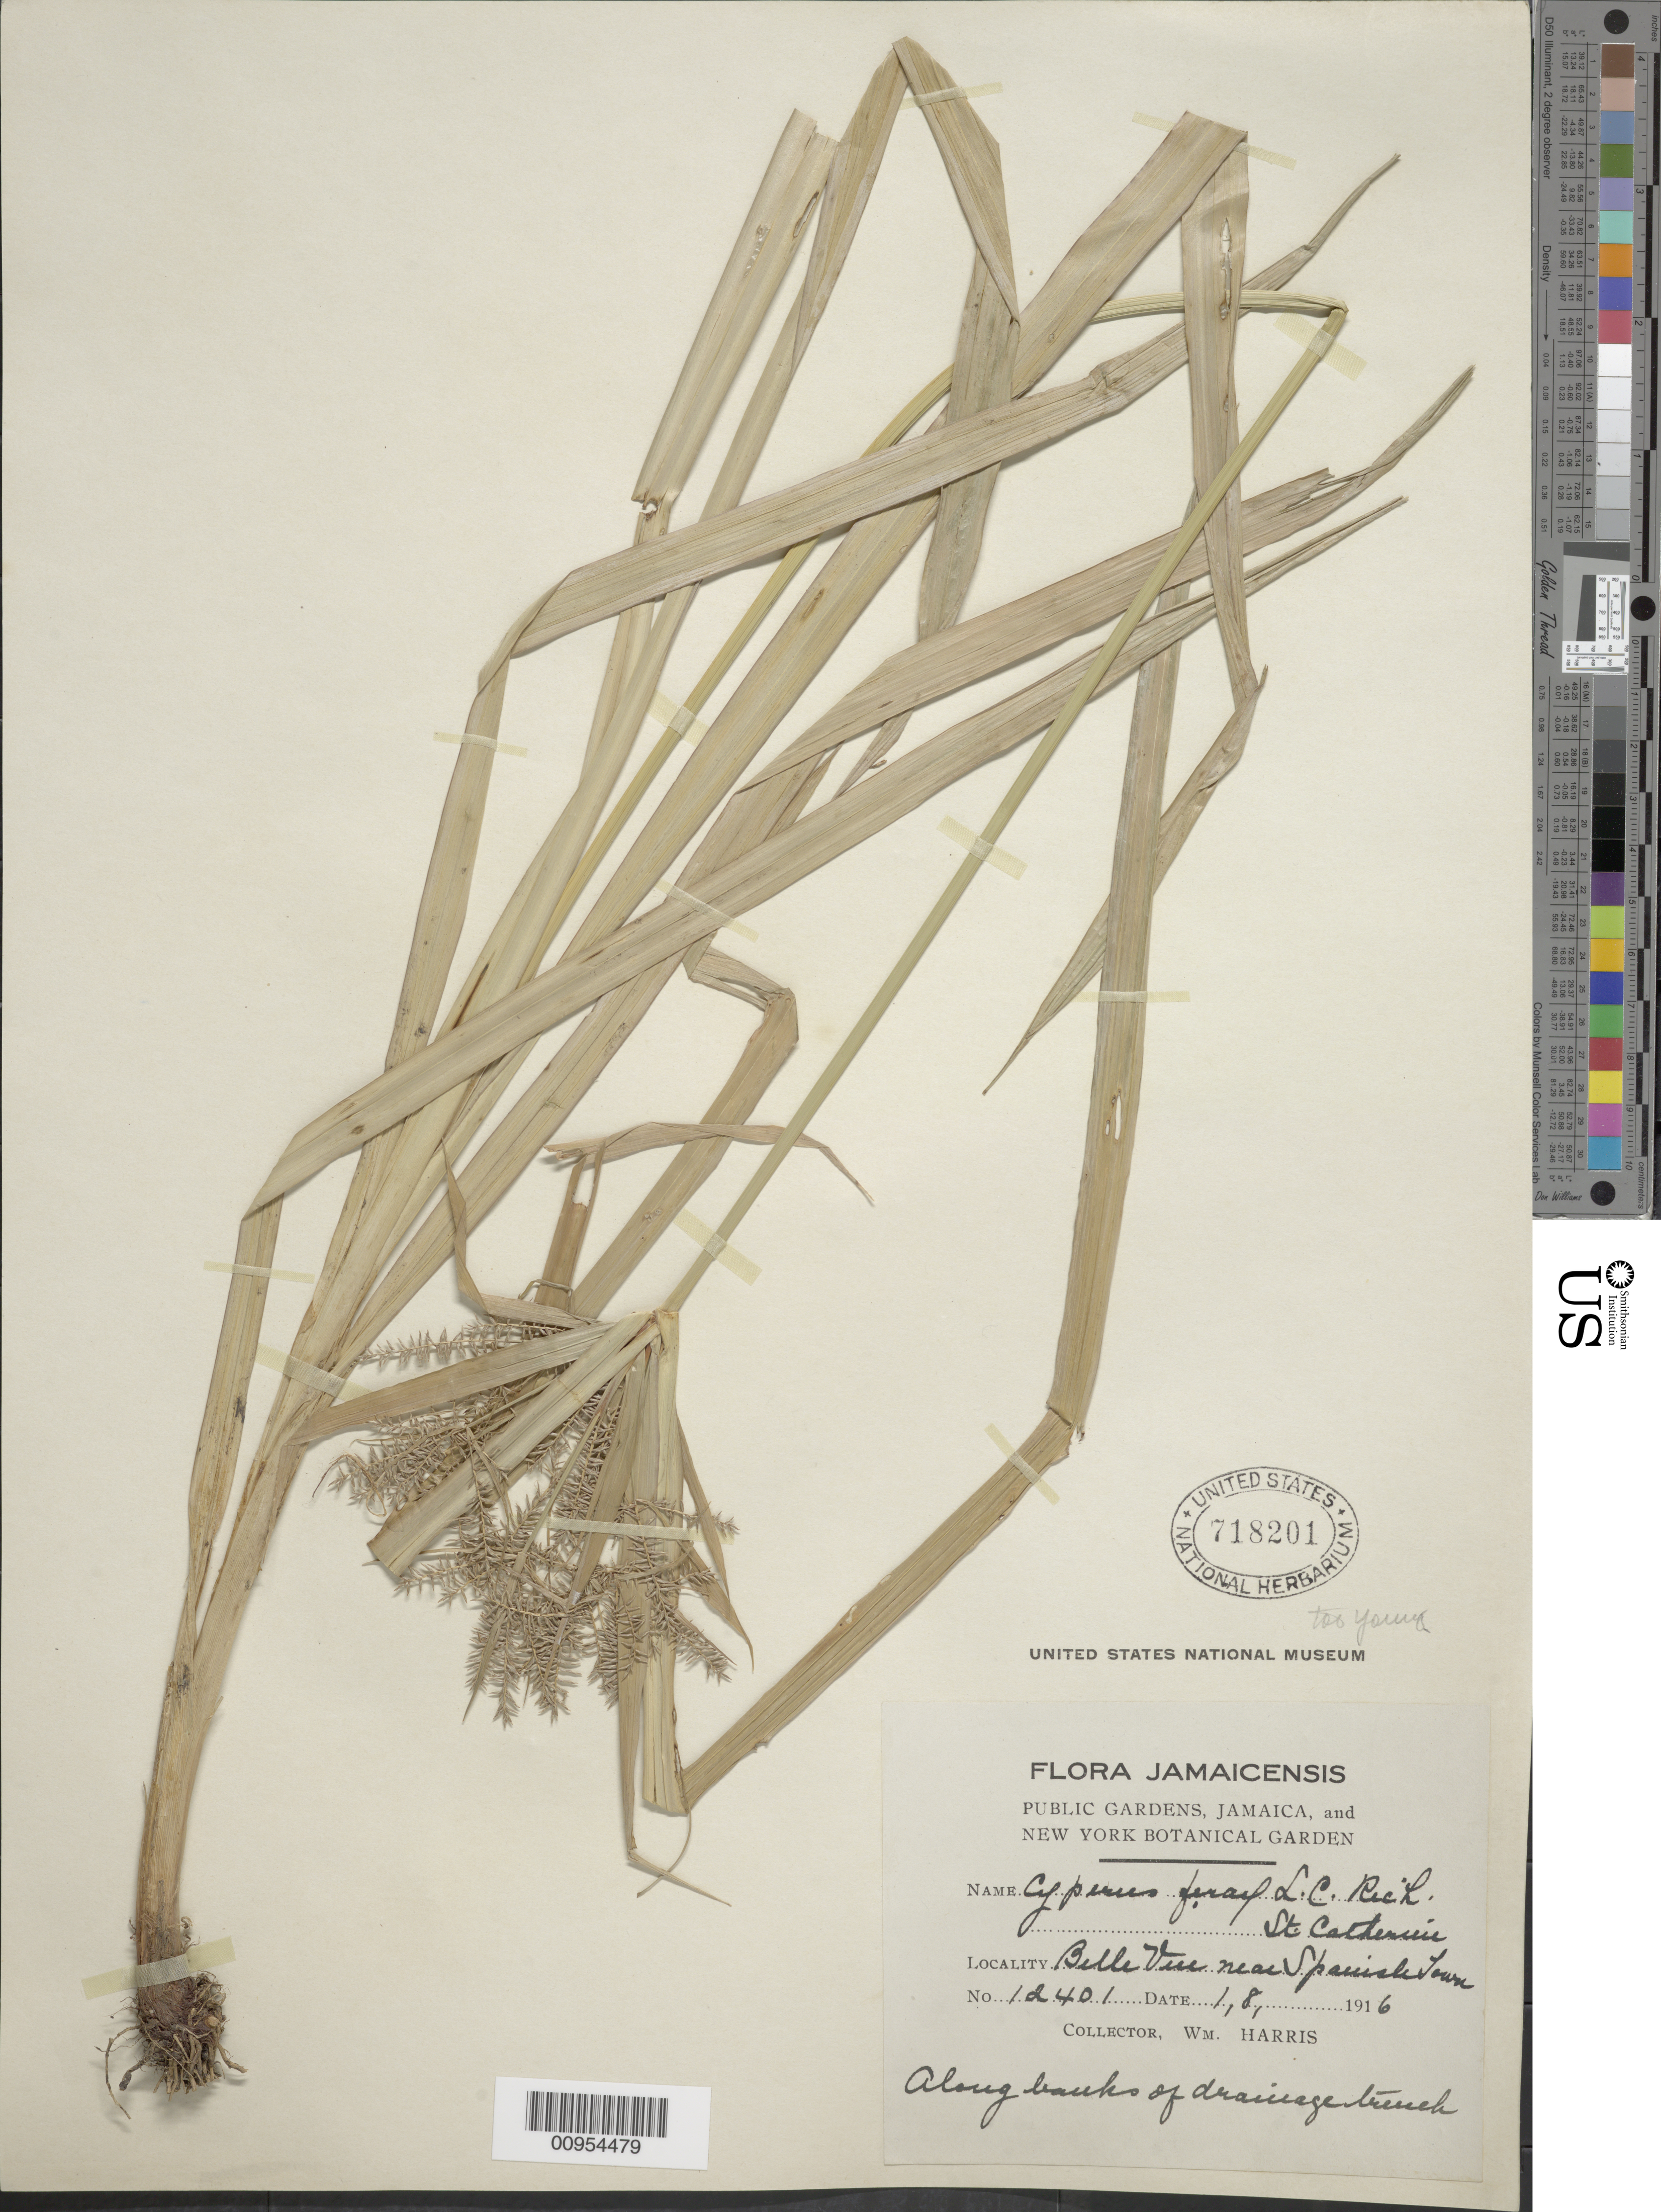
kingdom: Plantae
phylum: Tracheophyta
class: Liliopsida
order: Poales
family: Cyperaceae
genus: Cyperus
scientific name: Cyperus odoratus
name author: L.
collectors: W. H. Harris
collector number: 12401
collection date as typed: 01 Aug 1916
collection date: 1916-08-01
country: Jamaica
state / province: Saint Catherine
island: Jamaica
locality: Belle View near Spanish Town, along banks of drainage trench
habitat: Along banks of drainage trench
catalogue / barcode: US 718201